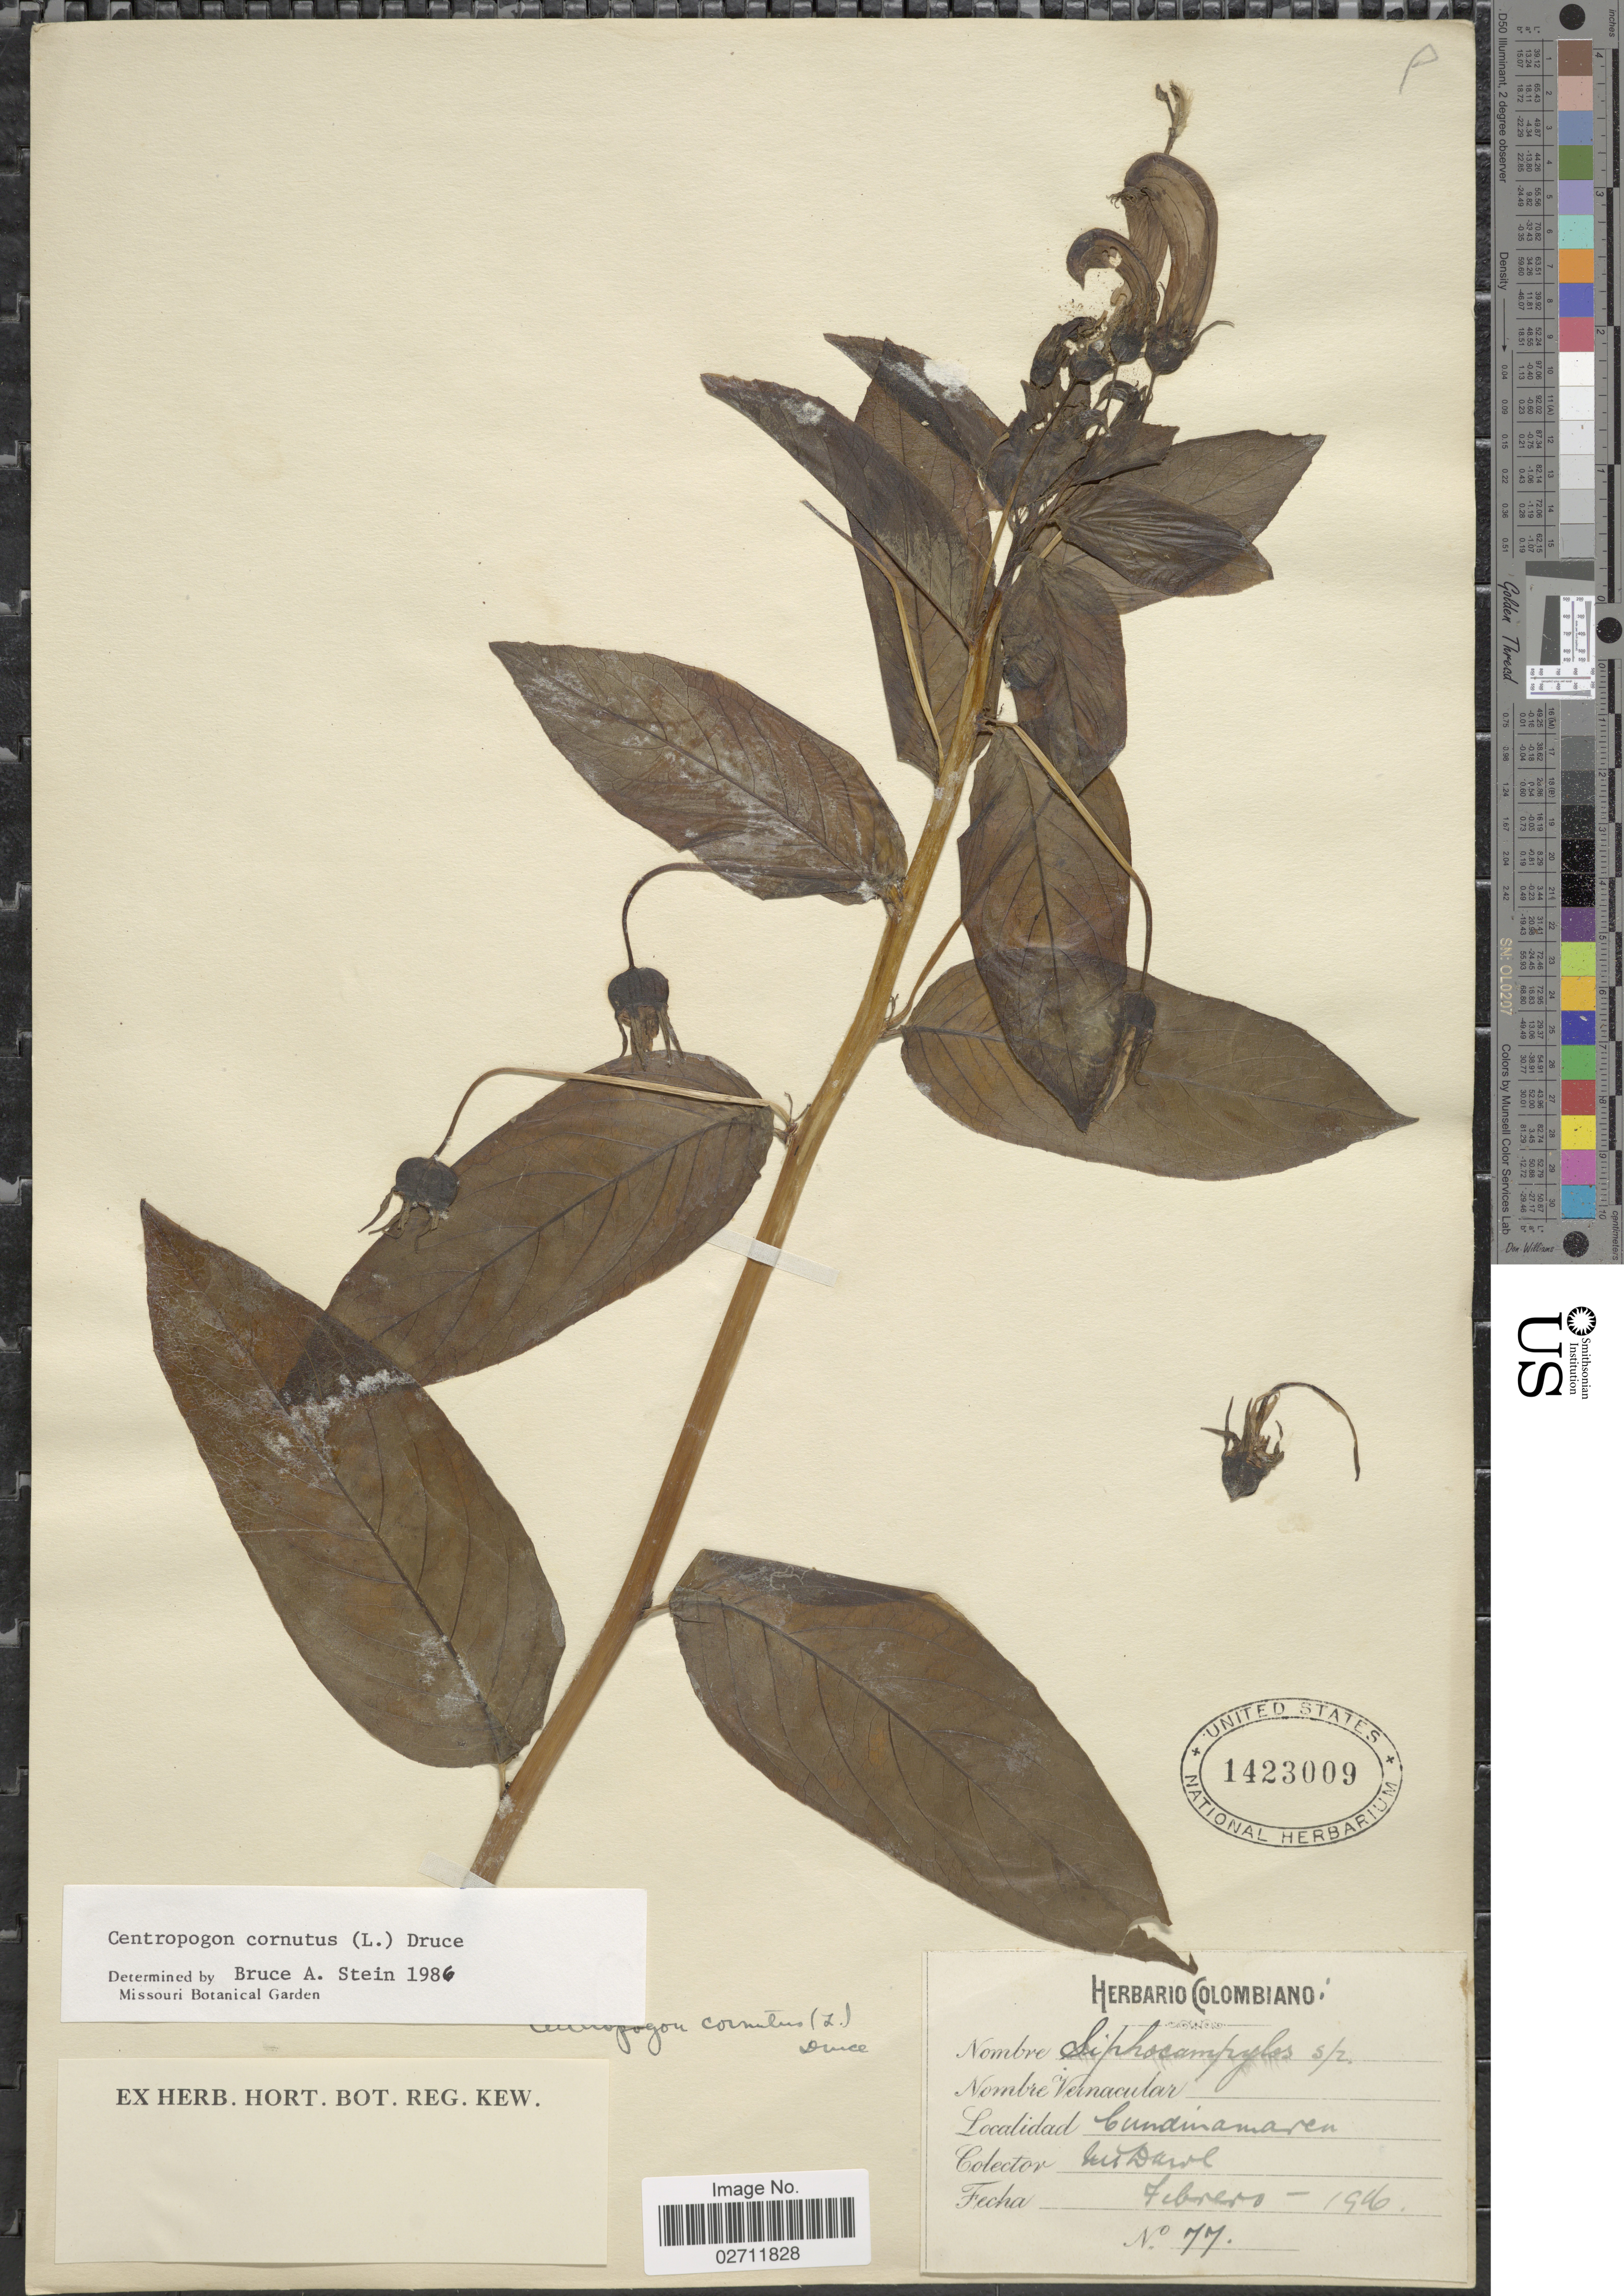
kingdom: Plantae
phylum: Tracheophyta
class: Magnoliopsida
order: Asterales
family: Campanulaceae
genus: Centropogon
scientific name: Centropogon cornutus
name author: (L.) Druce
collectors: M. T. Dawe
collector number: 77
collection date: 1946-02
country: Colombia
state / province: Cundinamarca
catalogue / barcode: US 1423009